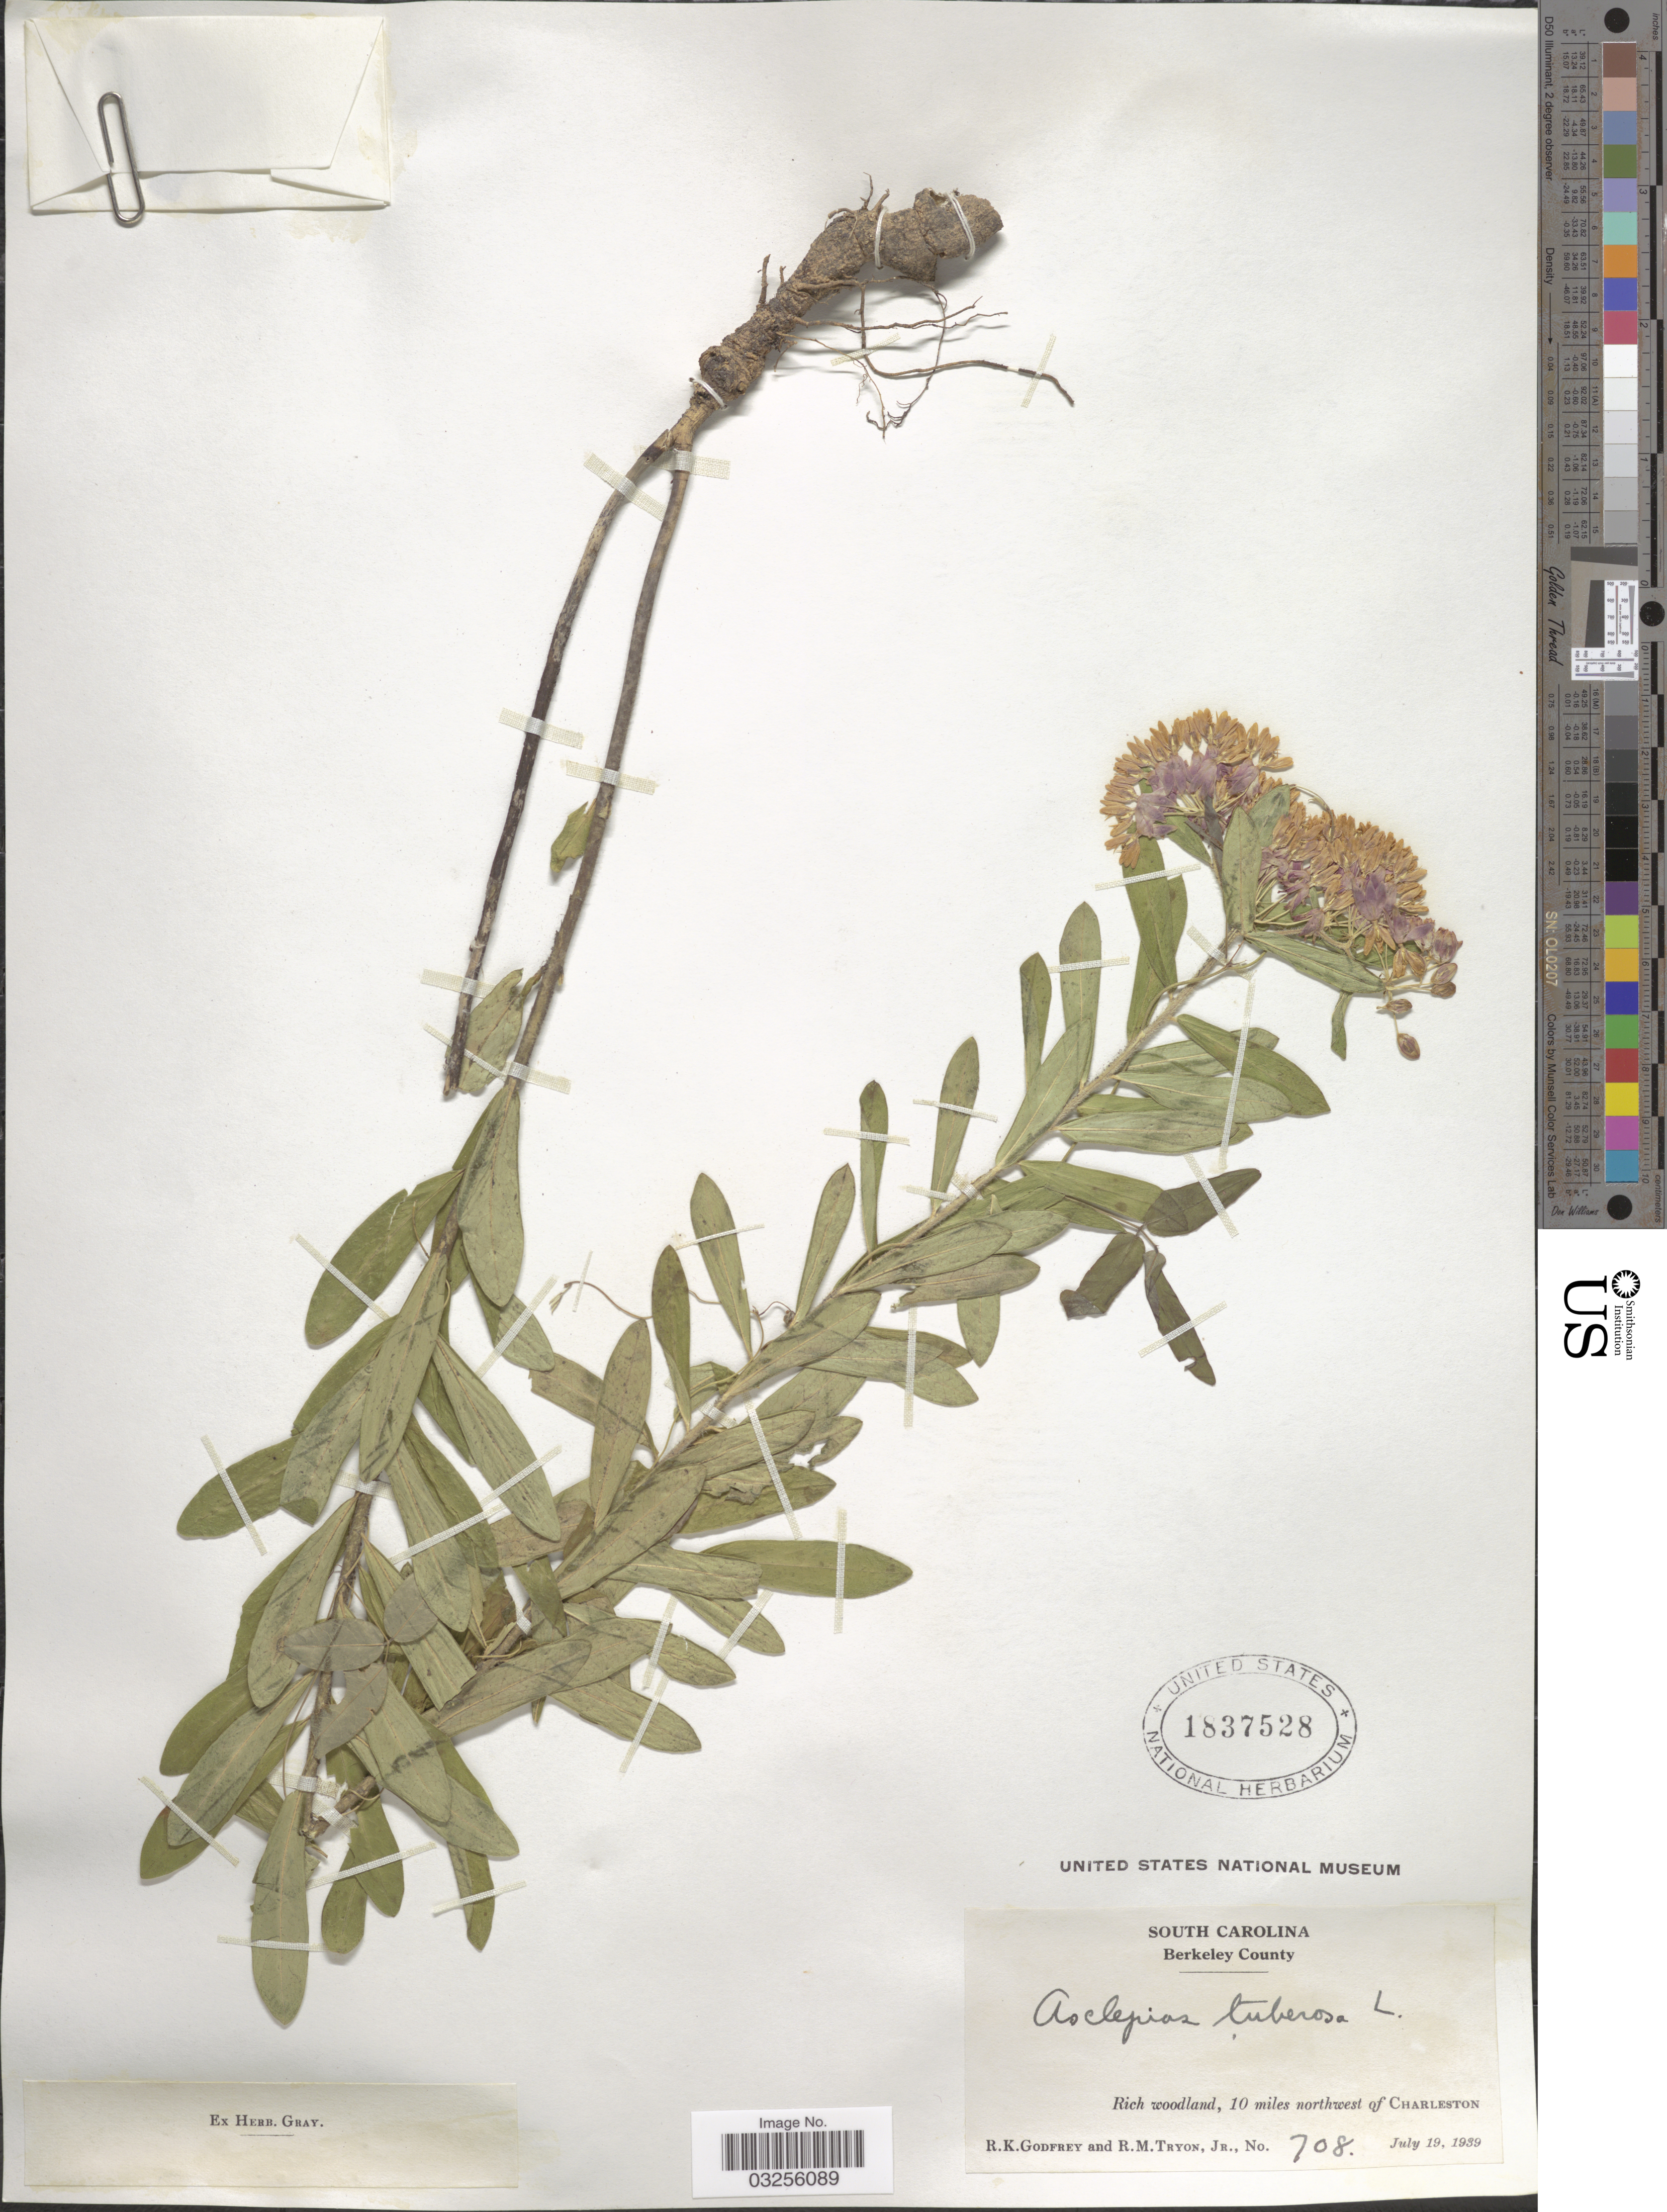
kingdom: Plantae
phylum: Tracheophyta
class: Magnoliopsida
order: Gentianales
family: Apocynaceae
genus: Asclepias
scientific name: Asclepias tuberosa subsp. tuberosa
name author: L.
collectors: R. K. Godfrey & R. Tryon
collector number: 708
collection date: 1939-07-19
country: United States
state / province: South Carolina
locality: Berkeley County. Rich woodland, 10 miles northwest of Charleston.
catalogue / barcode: US 1837528